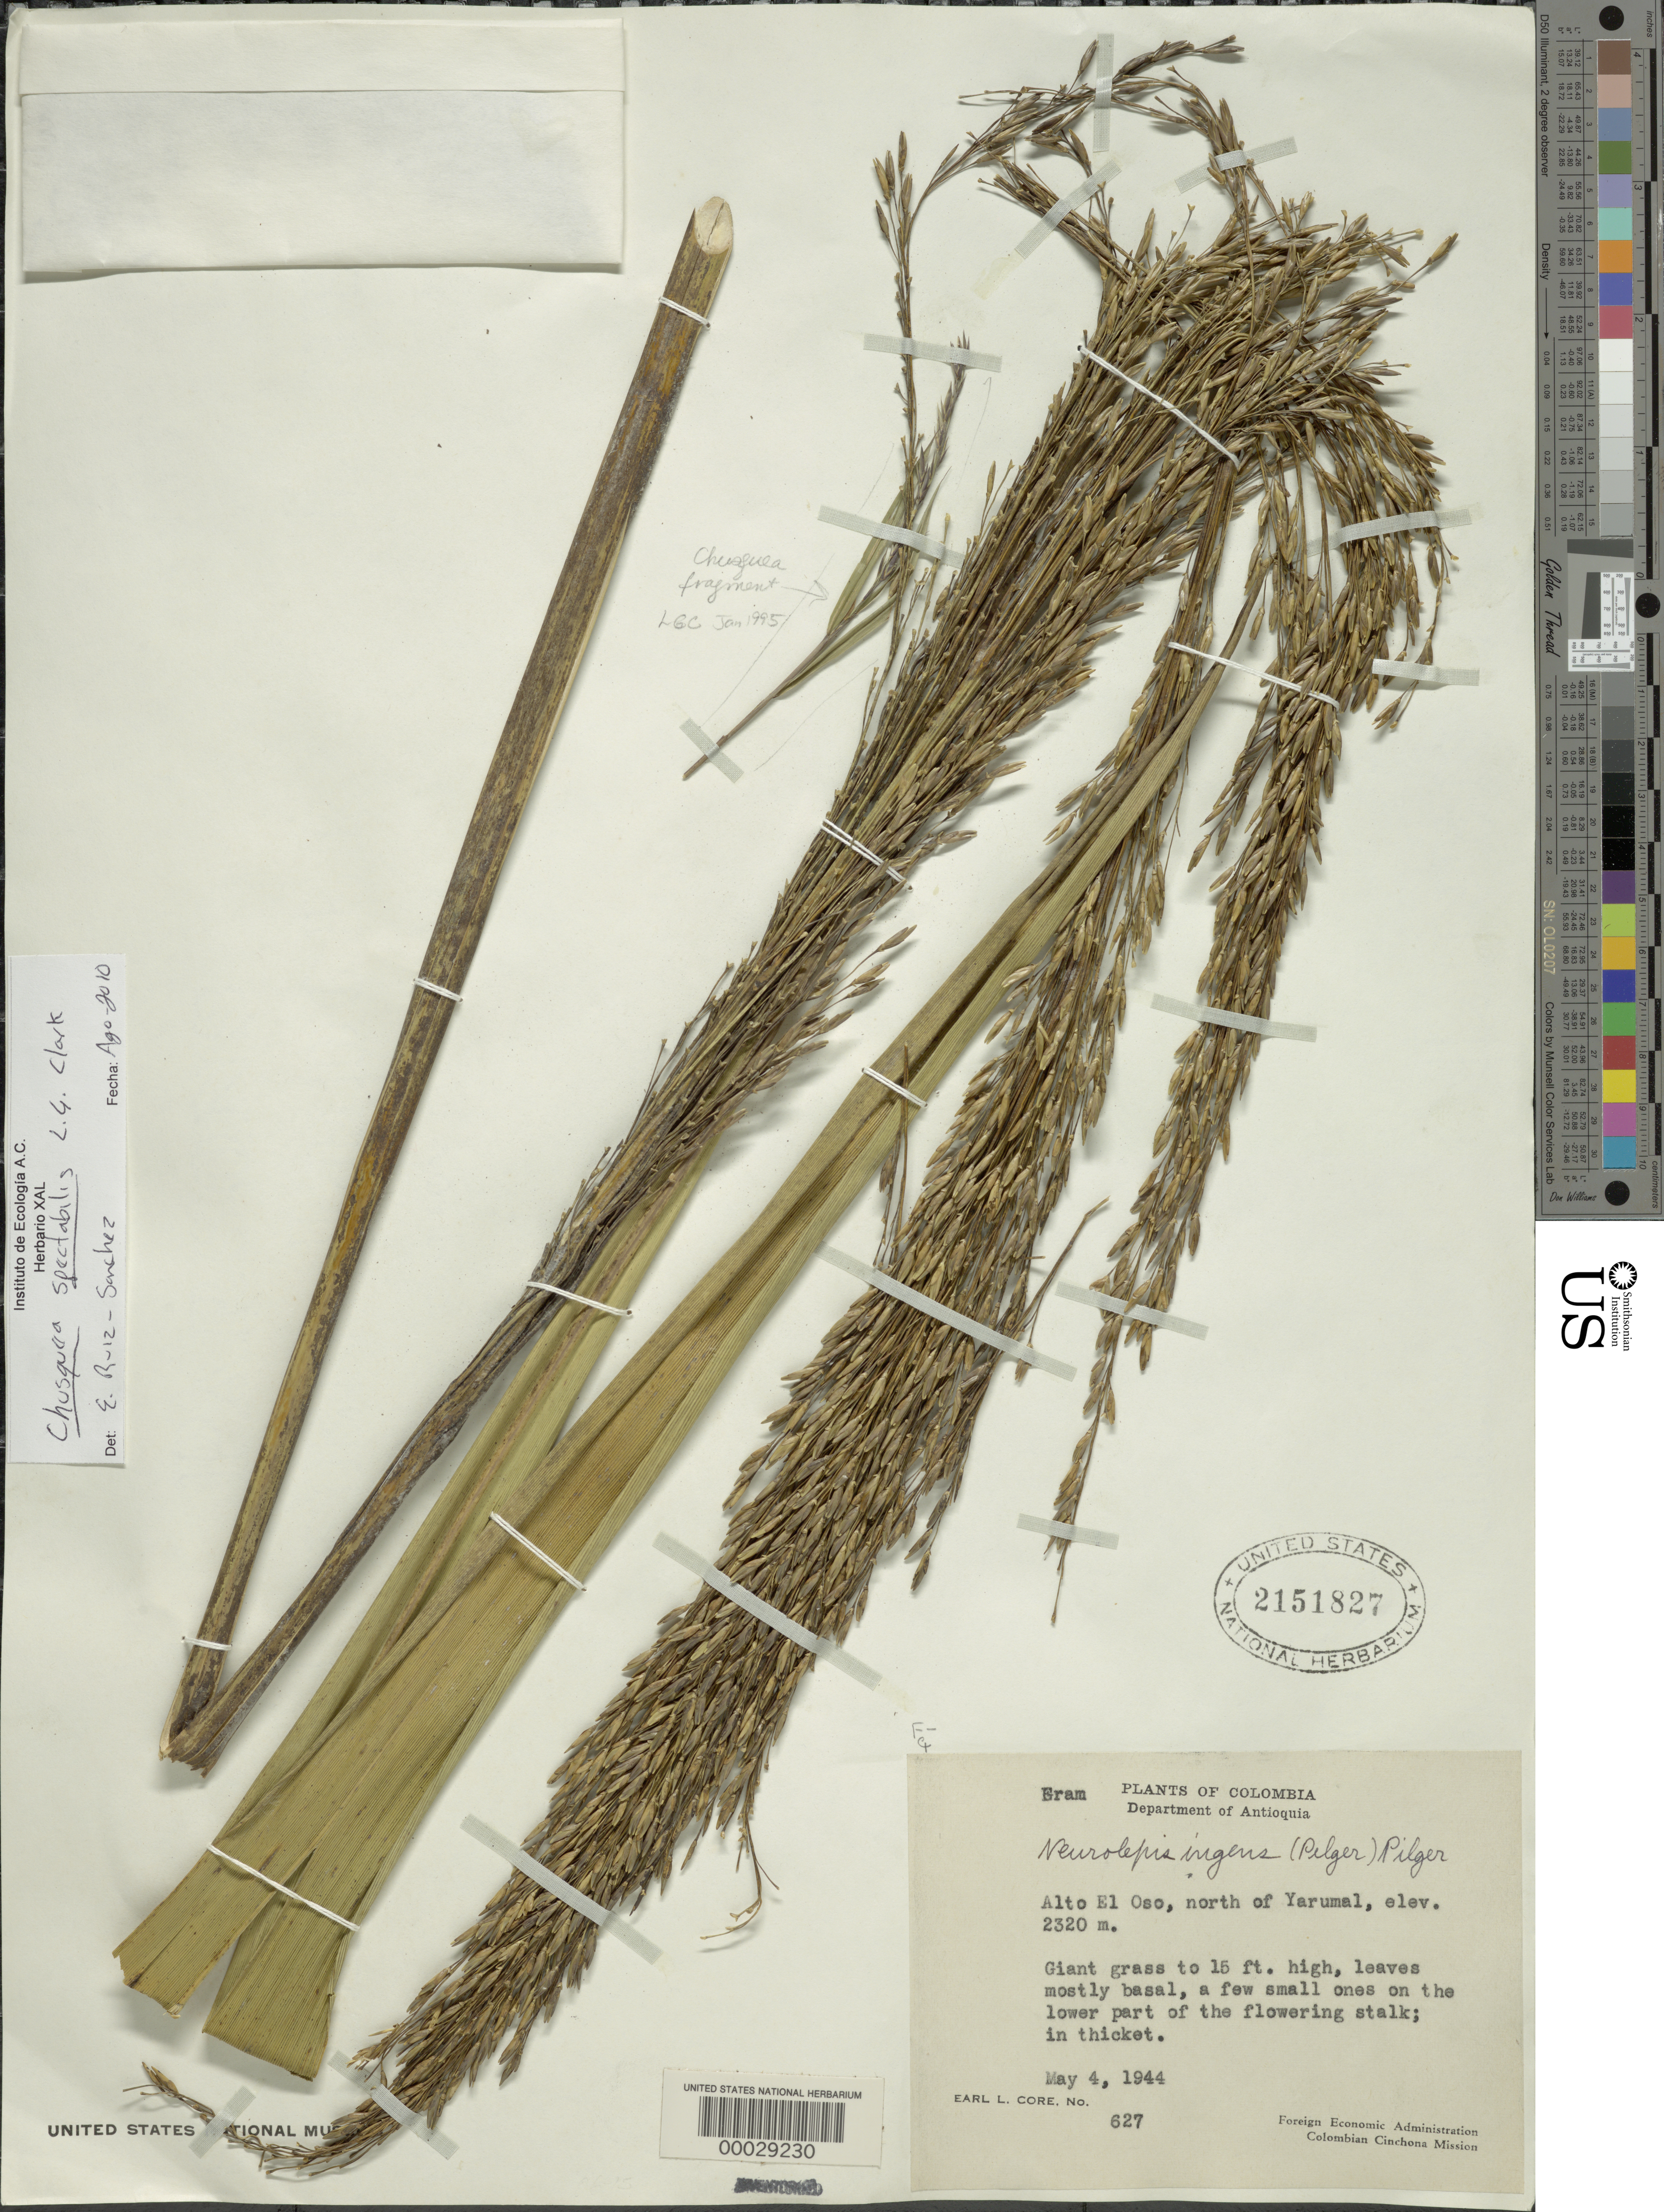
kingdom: Plantae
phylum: Tracheophyta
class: Liliopsida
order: Poales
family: Poaceae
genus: Chusquea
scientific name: Chusquea spectabilis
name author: L.G. Clark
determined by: Ruíz-Sanchez, E.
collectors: E. L. Core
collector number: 627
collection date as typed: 04 May 1944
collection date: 1944-05-04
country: Colombia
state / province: Antioquia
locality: Alto el Oso, N of Yarumal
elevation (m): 2320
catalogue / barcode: US 2151827